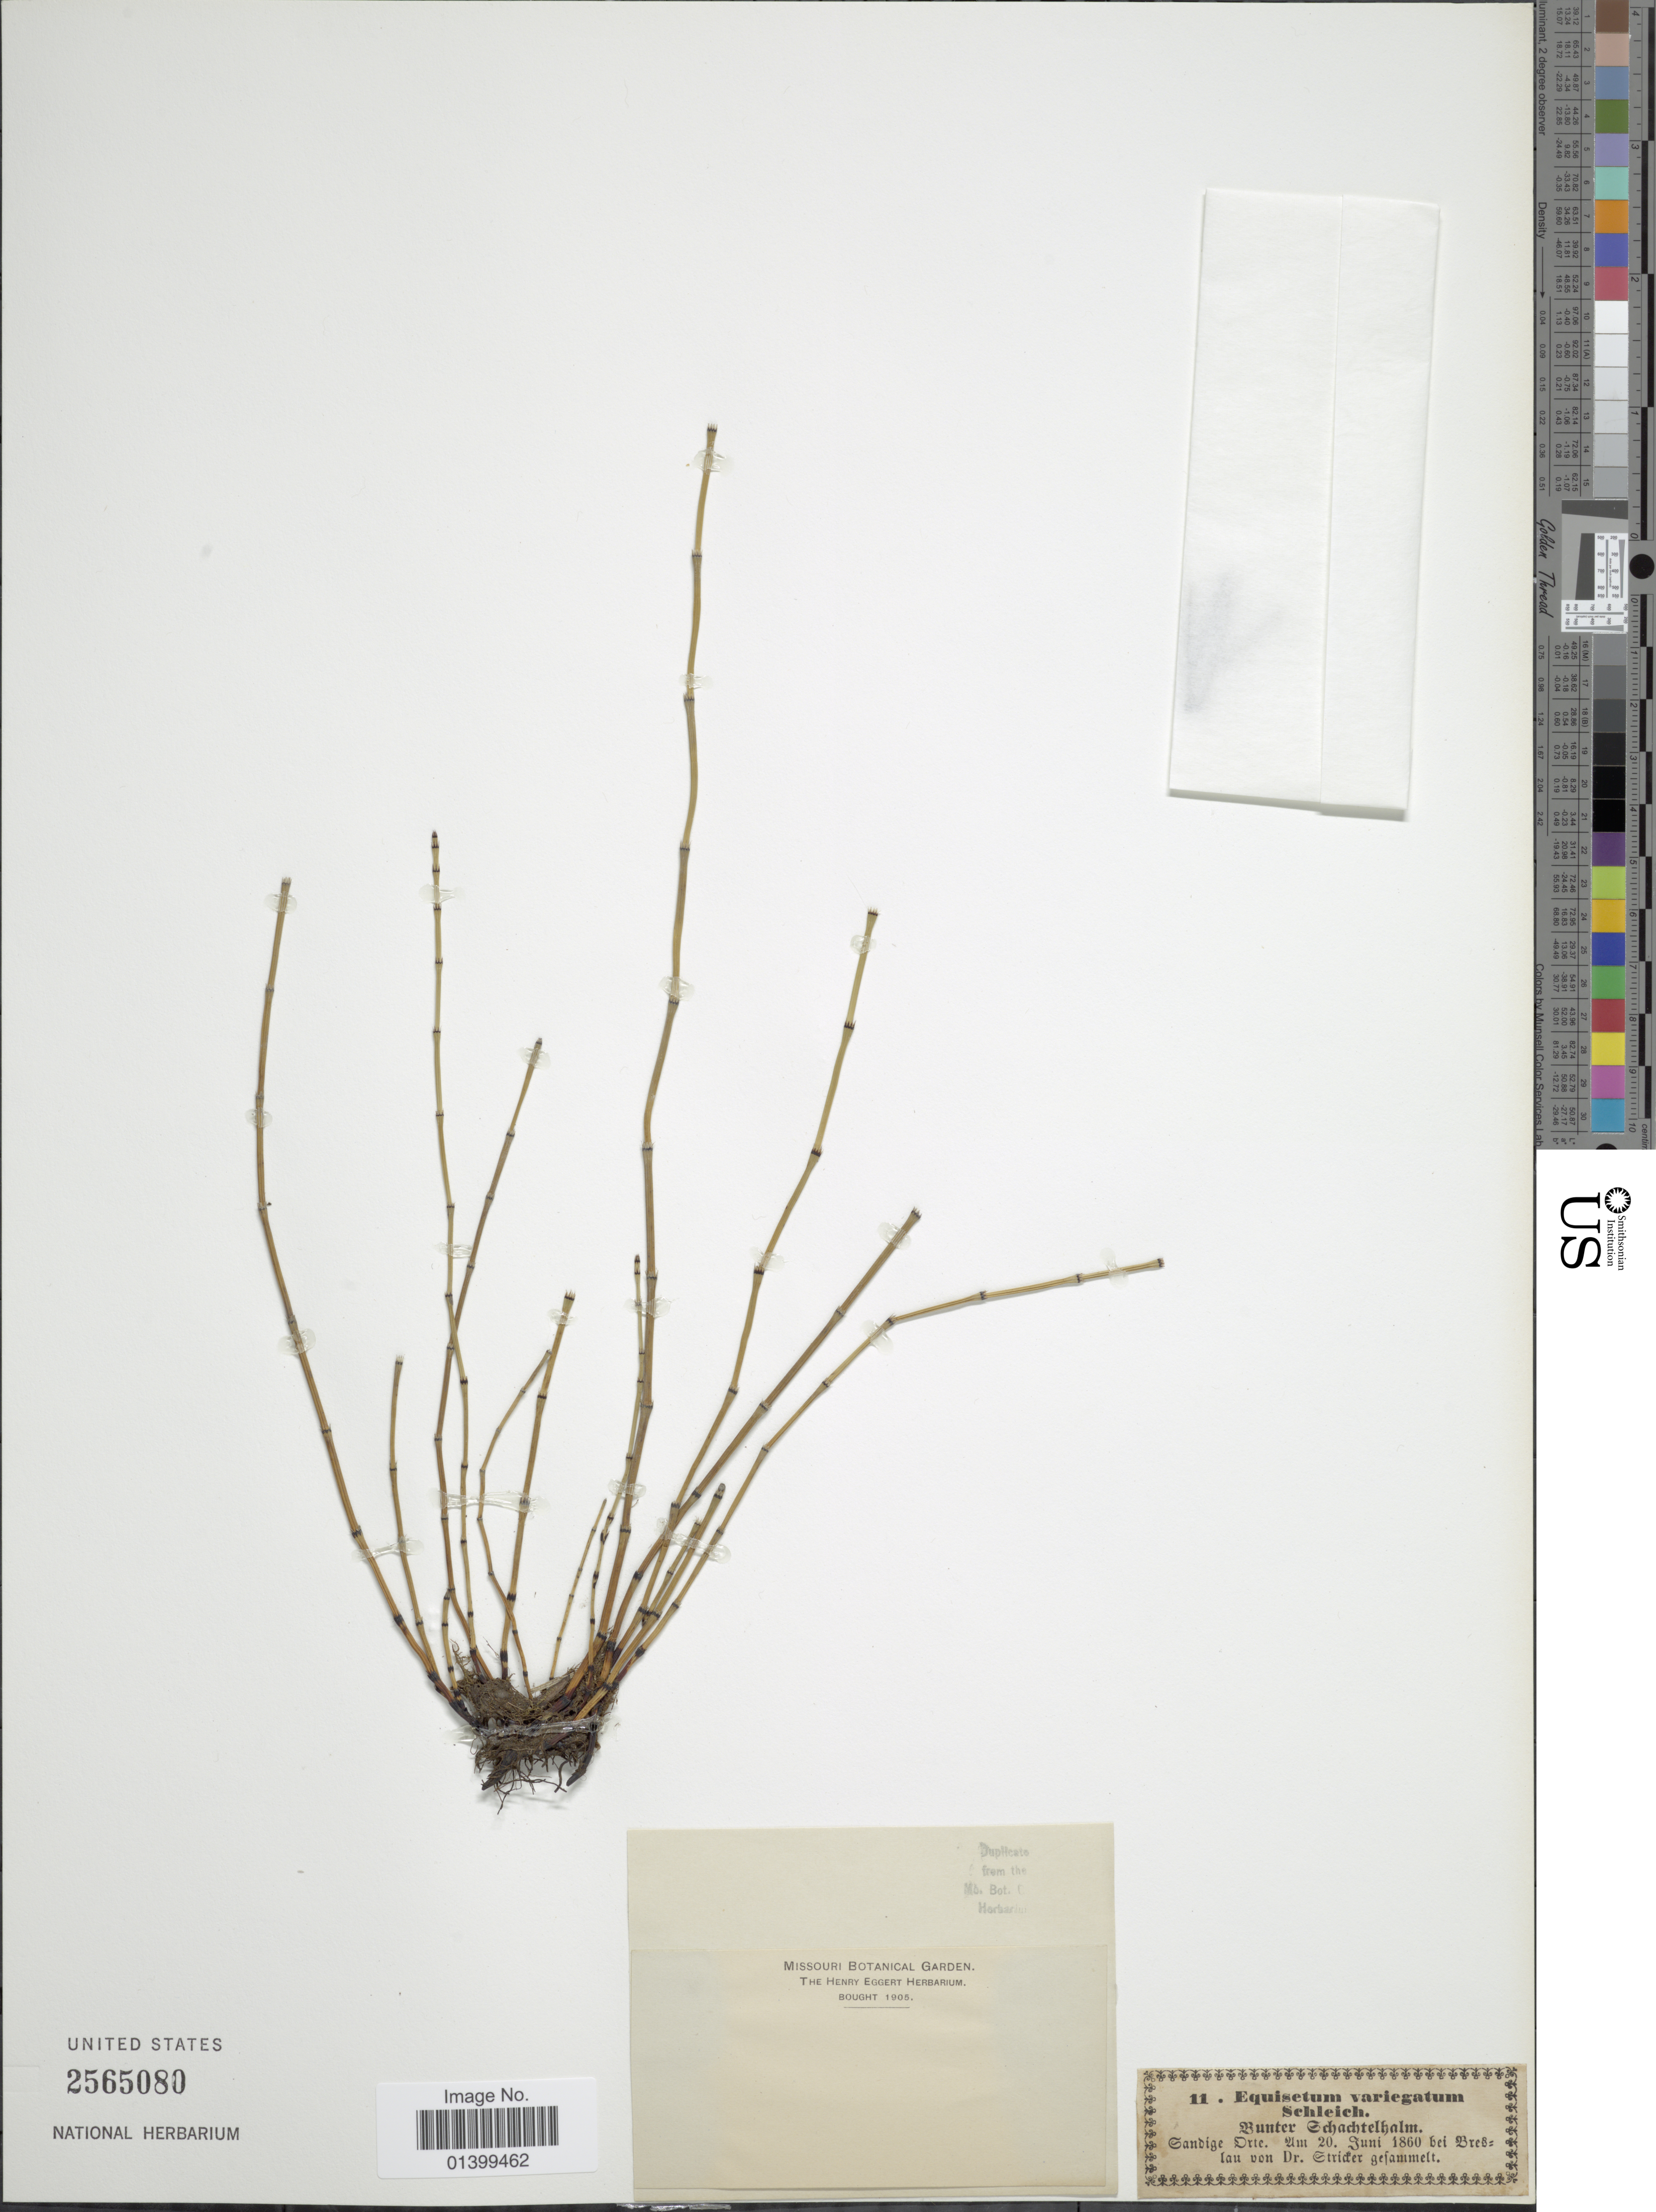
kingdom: Plantae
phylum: Tracheophyta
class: Polypodiopsida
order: Equisetales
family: Equisetaceae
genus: Equisetum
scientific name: Equisetum variegatum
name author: Schleich. ex F. Weber & D. Mohr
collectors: Strider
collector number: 11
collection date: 1860-06-20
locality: Canbige Drie. [interpreted]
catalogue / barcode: US 2565080